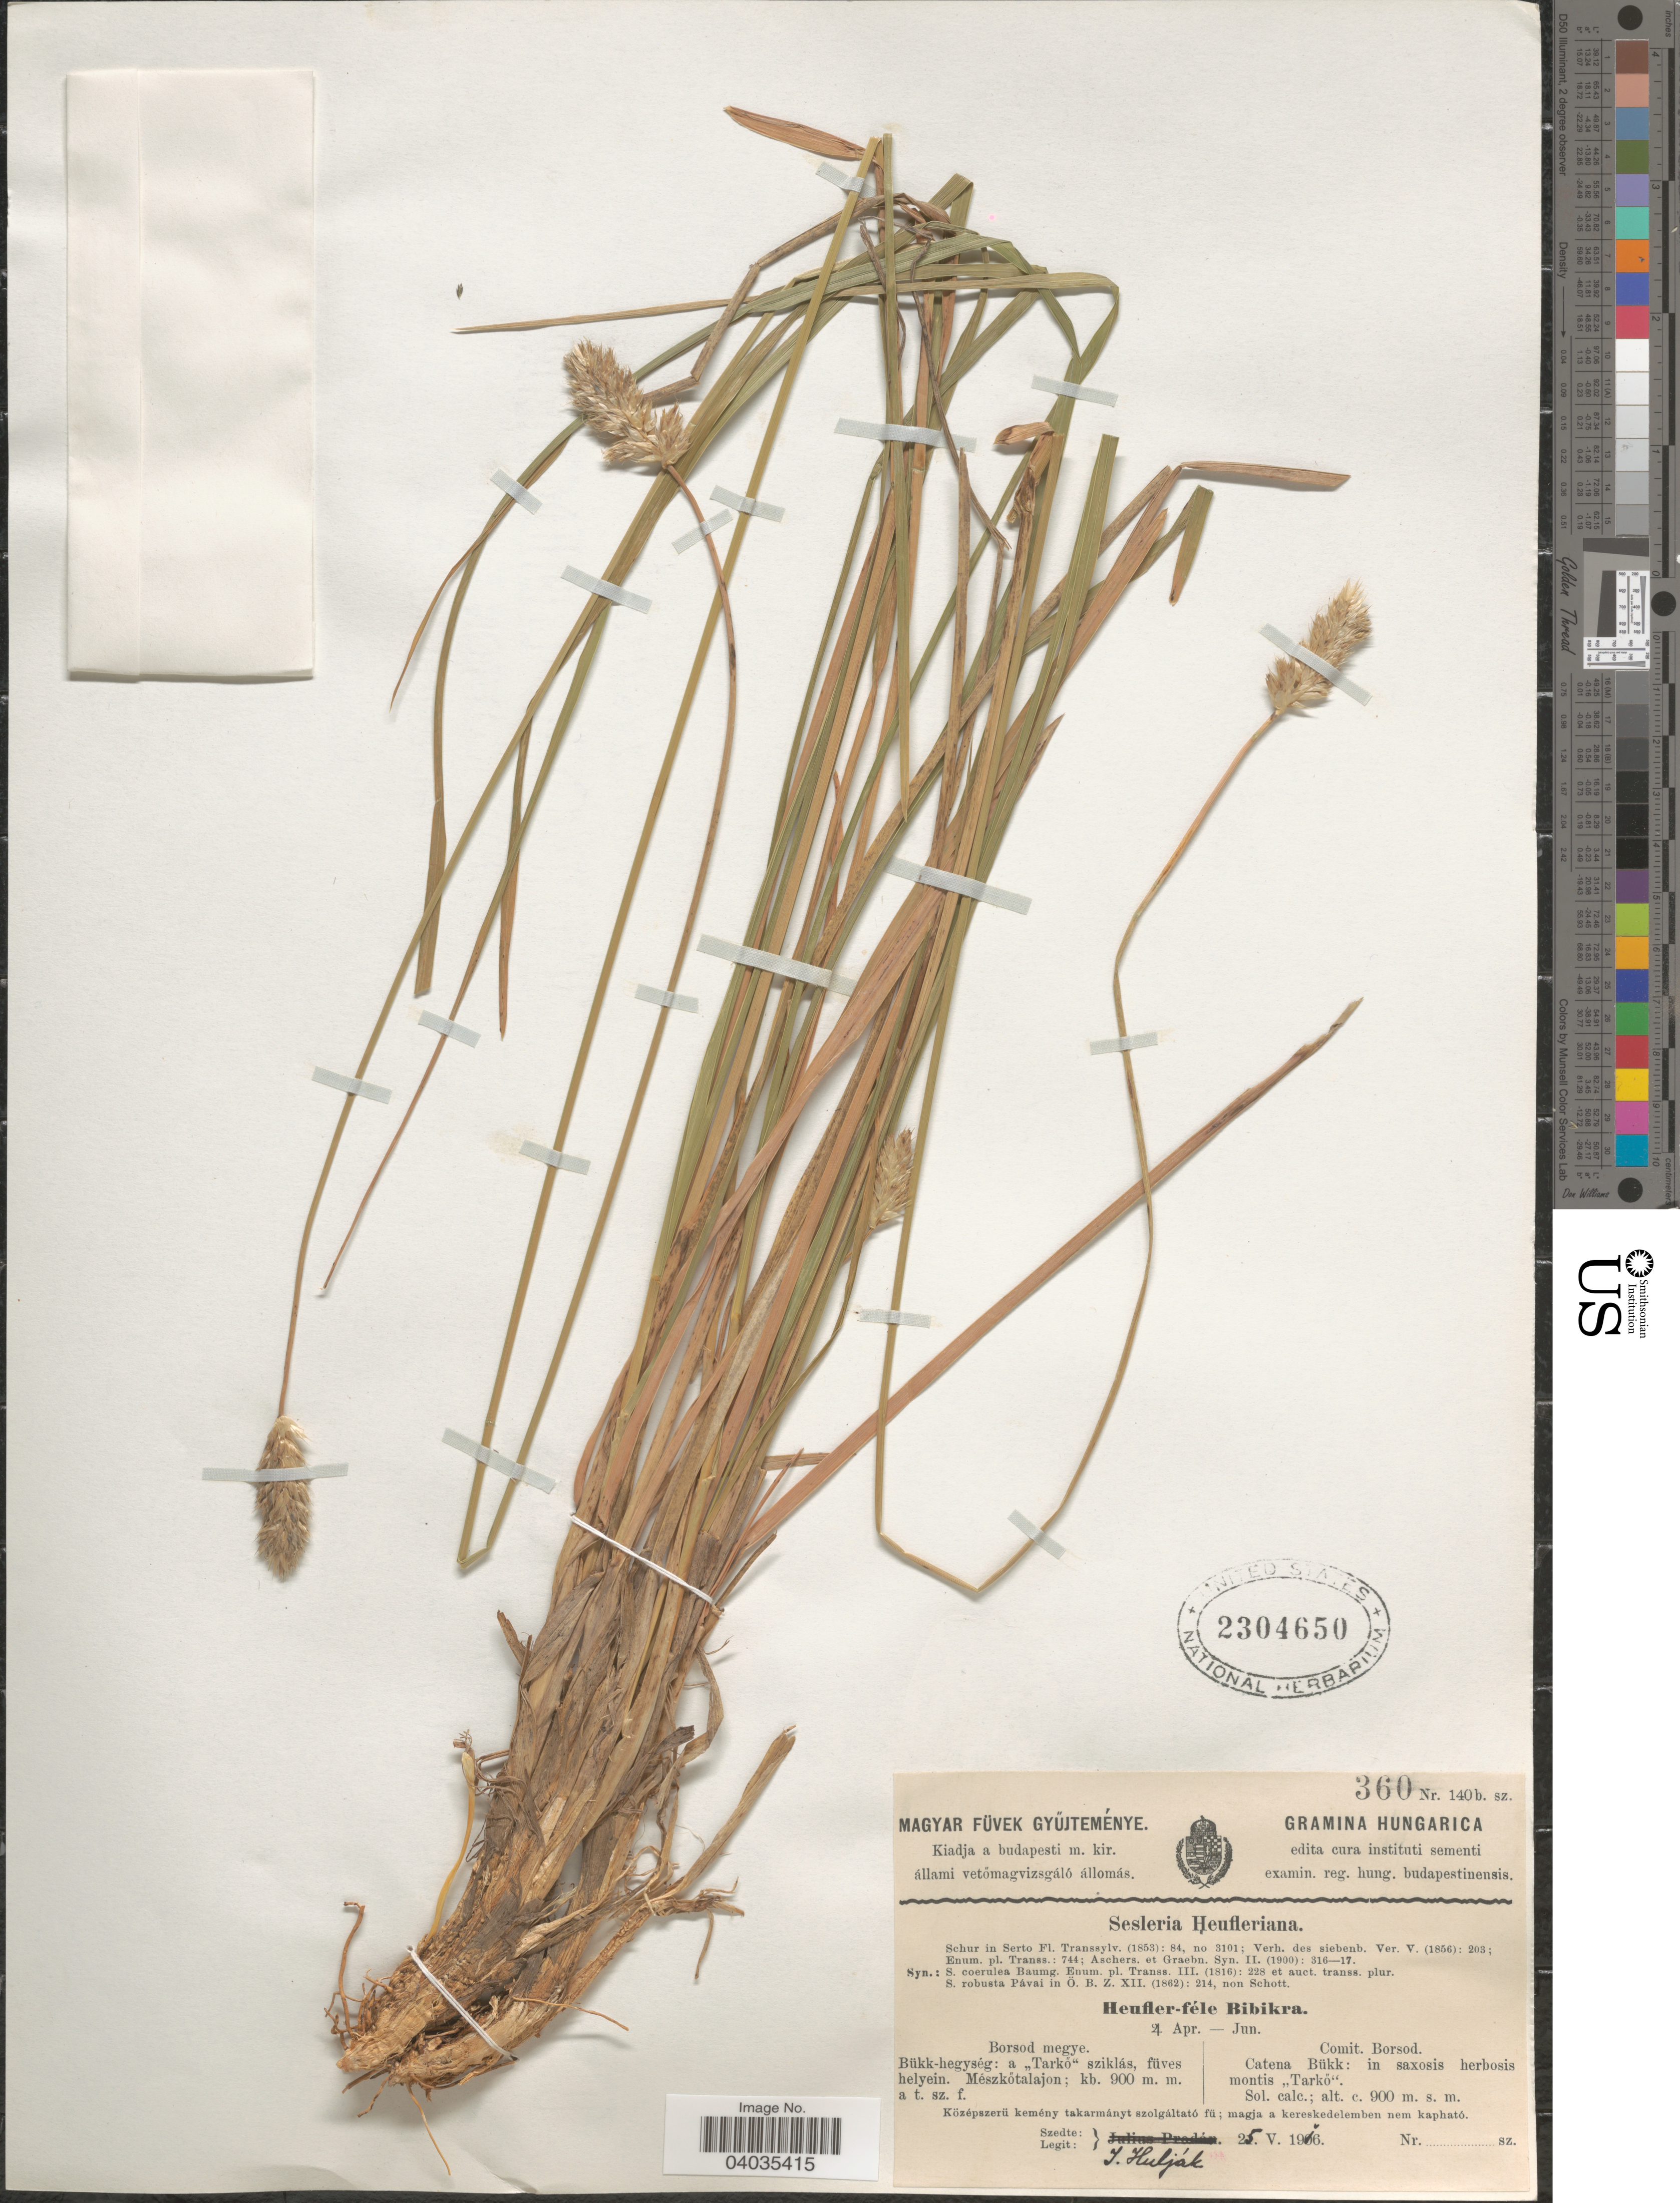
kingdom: Plantae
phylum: Tracheophyta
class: Liliopsida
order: Poales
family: Poaceae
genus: Sesleria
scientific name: Sesleria heufleriana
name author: Schur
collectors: J. Huljak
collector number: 360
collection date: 1916-05-25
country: Hungary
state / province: Borsod-Abaúj-Zemplén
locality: Hungarica. Comit. Borsod. Catena Bükk: in saxosis herbosis montis "Tarkö".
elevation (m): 900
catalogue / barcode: US 2304650